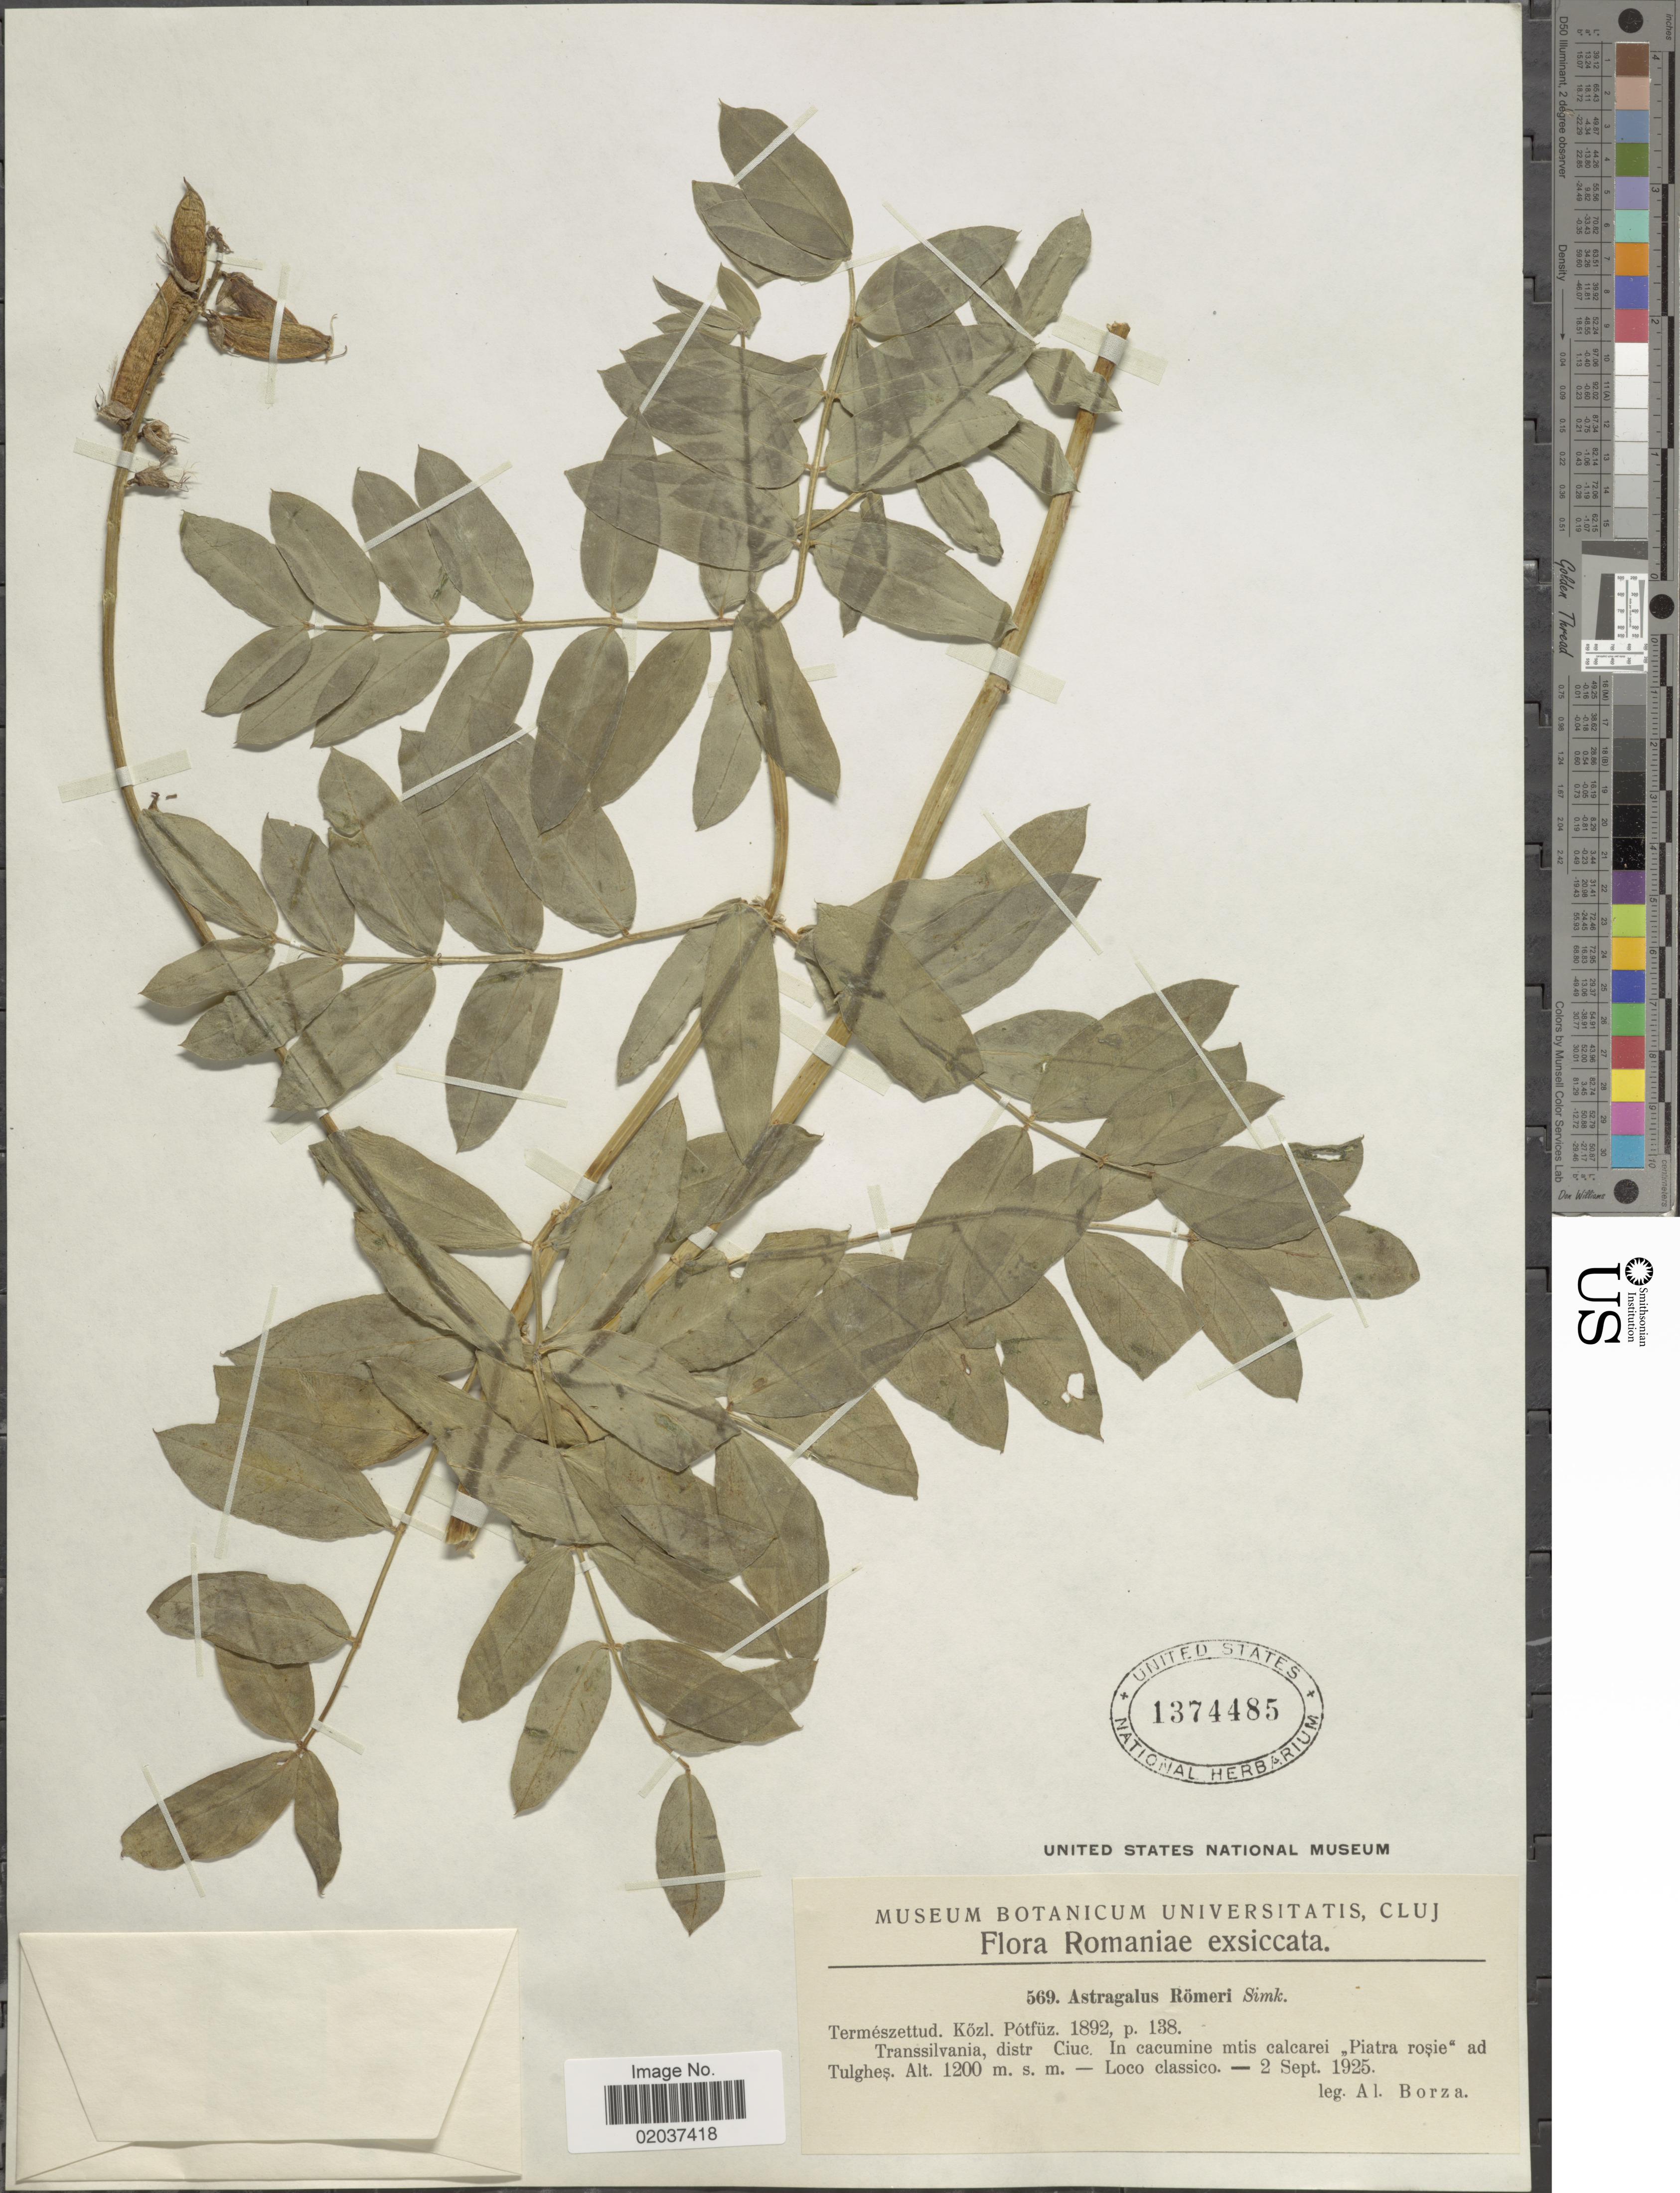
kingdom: Plantae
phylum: Tracheophyta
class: Magnoliopsida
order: Fabales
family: Fabaceae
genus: Astragalus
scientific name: Astragalus roemeri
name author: Simonk.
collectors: A. Borza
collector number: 569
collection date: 1925-09-02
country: Romania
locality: Transsilvania, distr. Ciuc. In cacumine mtis calcarei, Piatra rosie ad Tulghes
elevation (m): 1200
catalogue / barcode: US 1374485